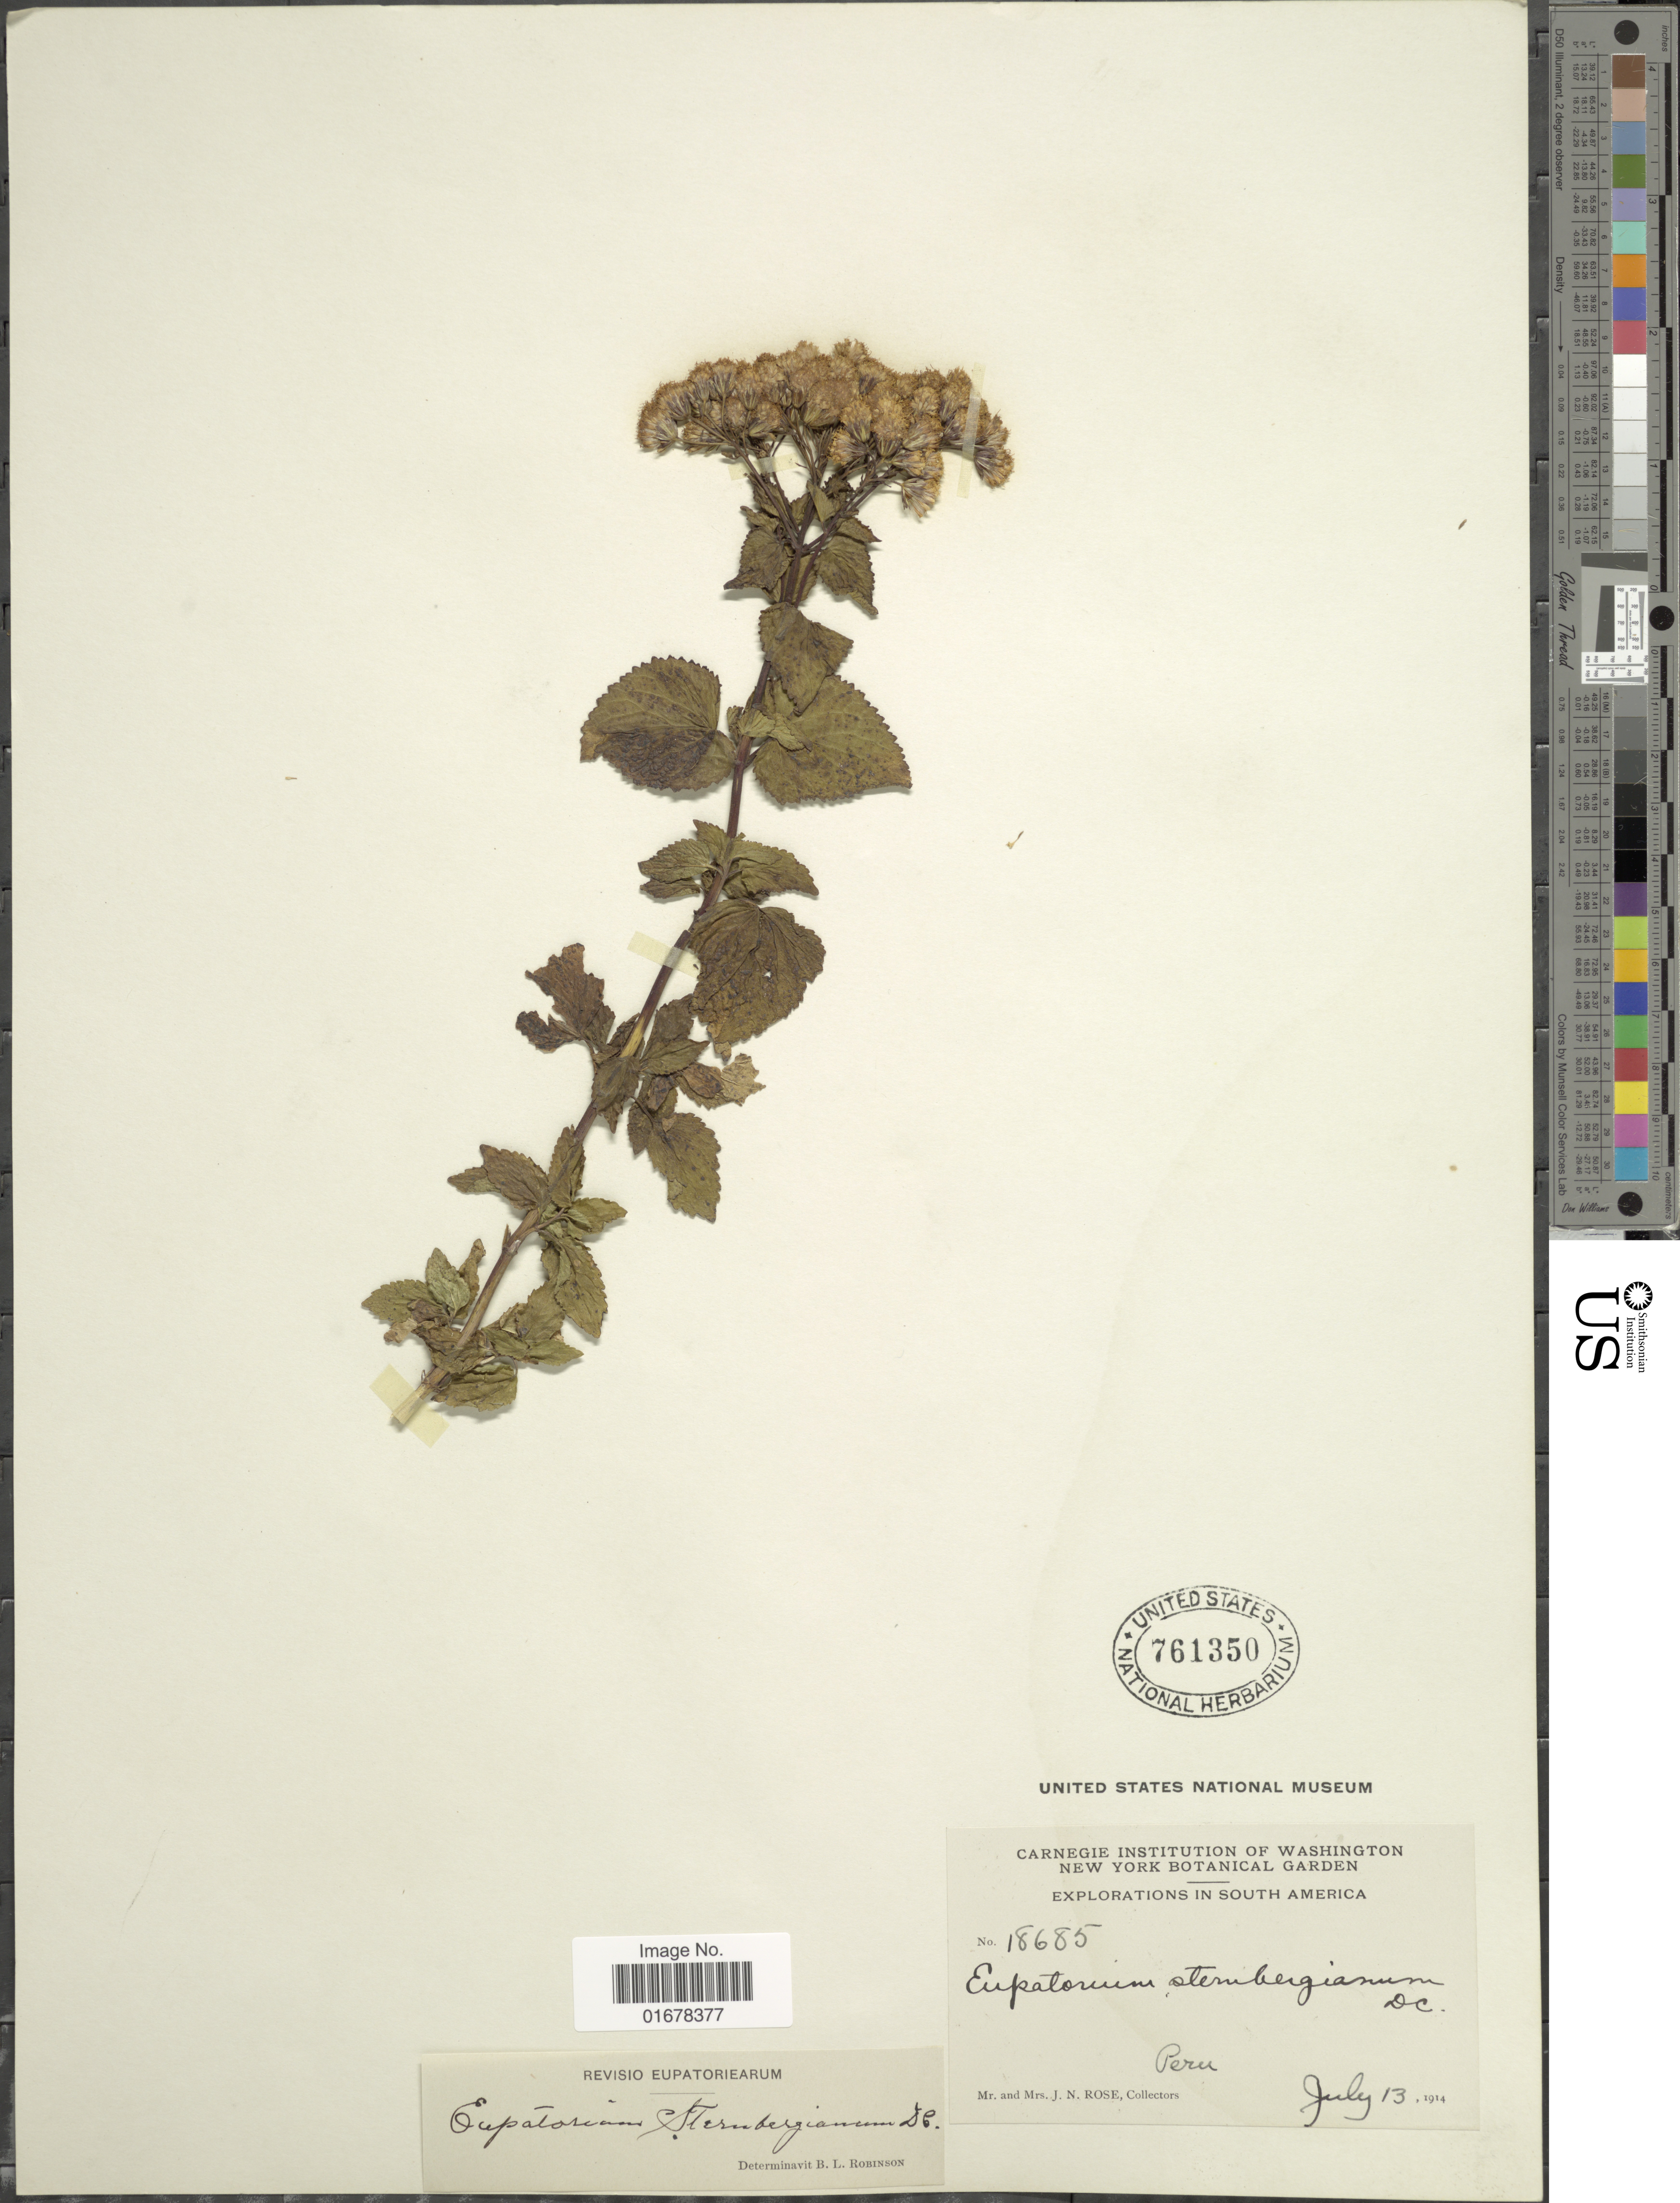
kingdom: Plantae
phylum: Tracheophyta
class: Magnoliopsida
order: Asterales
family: Asteraceae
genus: Ageratina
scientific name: Ageratina sternbergiana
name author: (DC.) R.M. King & H. Rob.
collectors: J. N. Rose & L. B. Rose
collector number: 18685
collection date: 1914-07-13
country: Peru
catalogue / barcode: US 761350